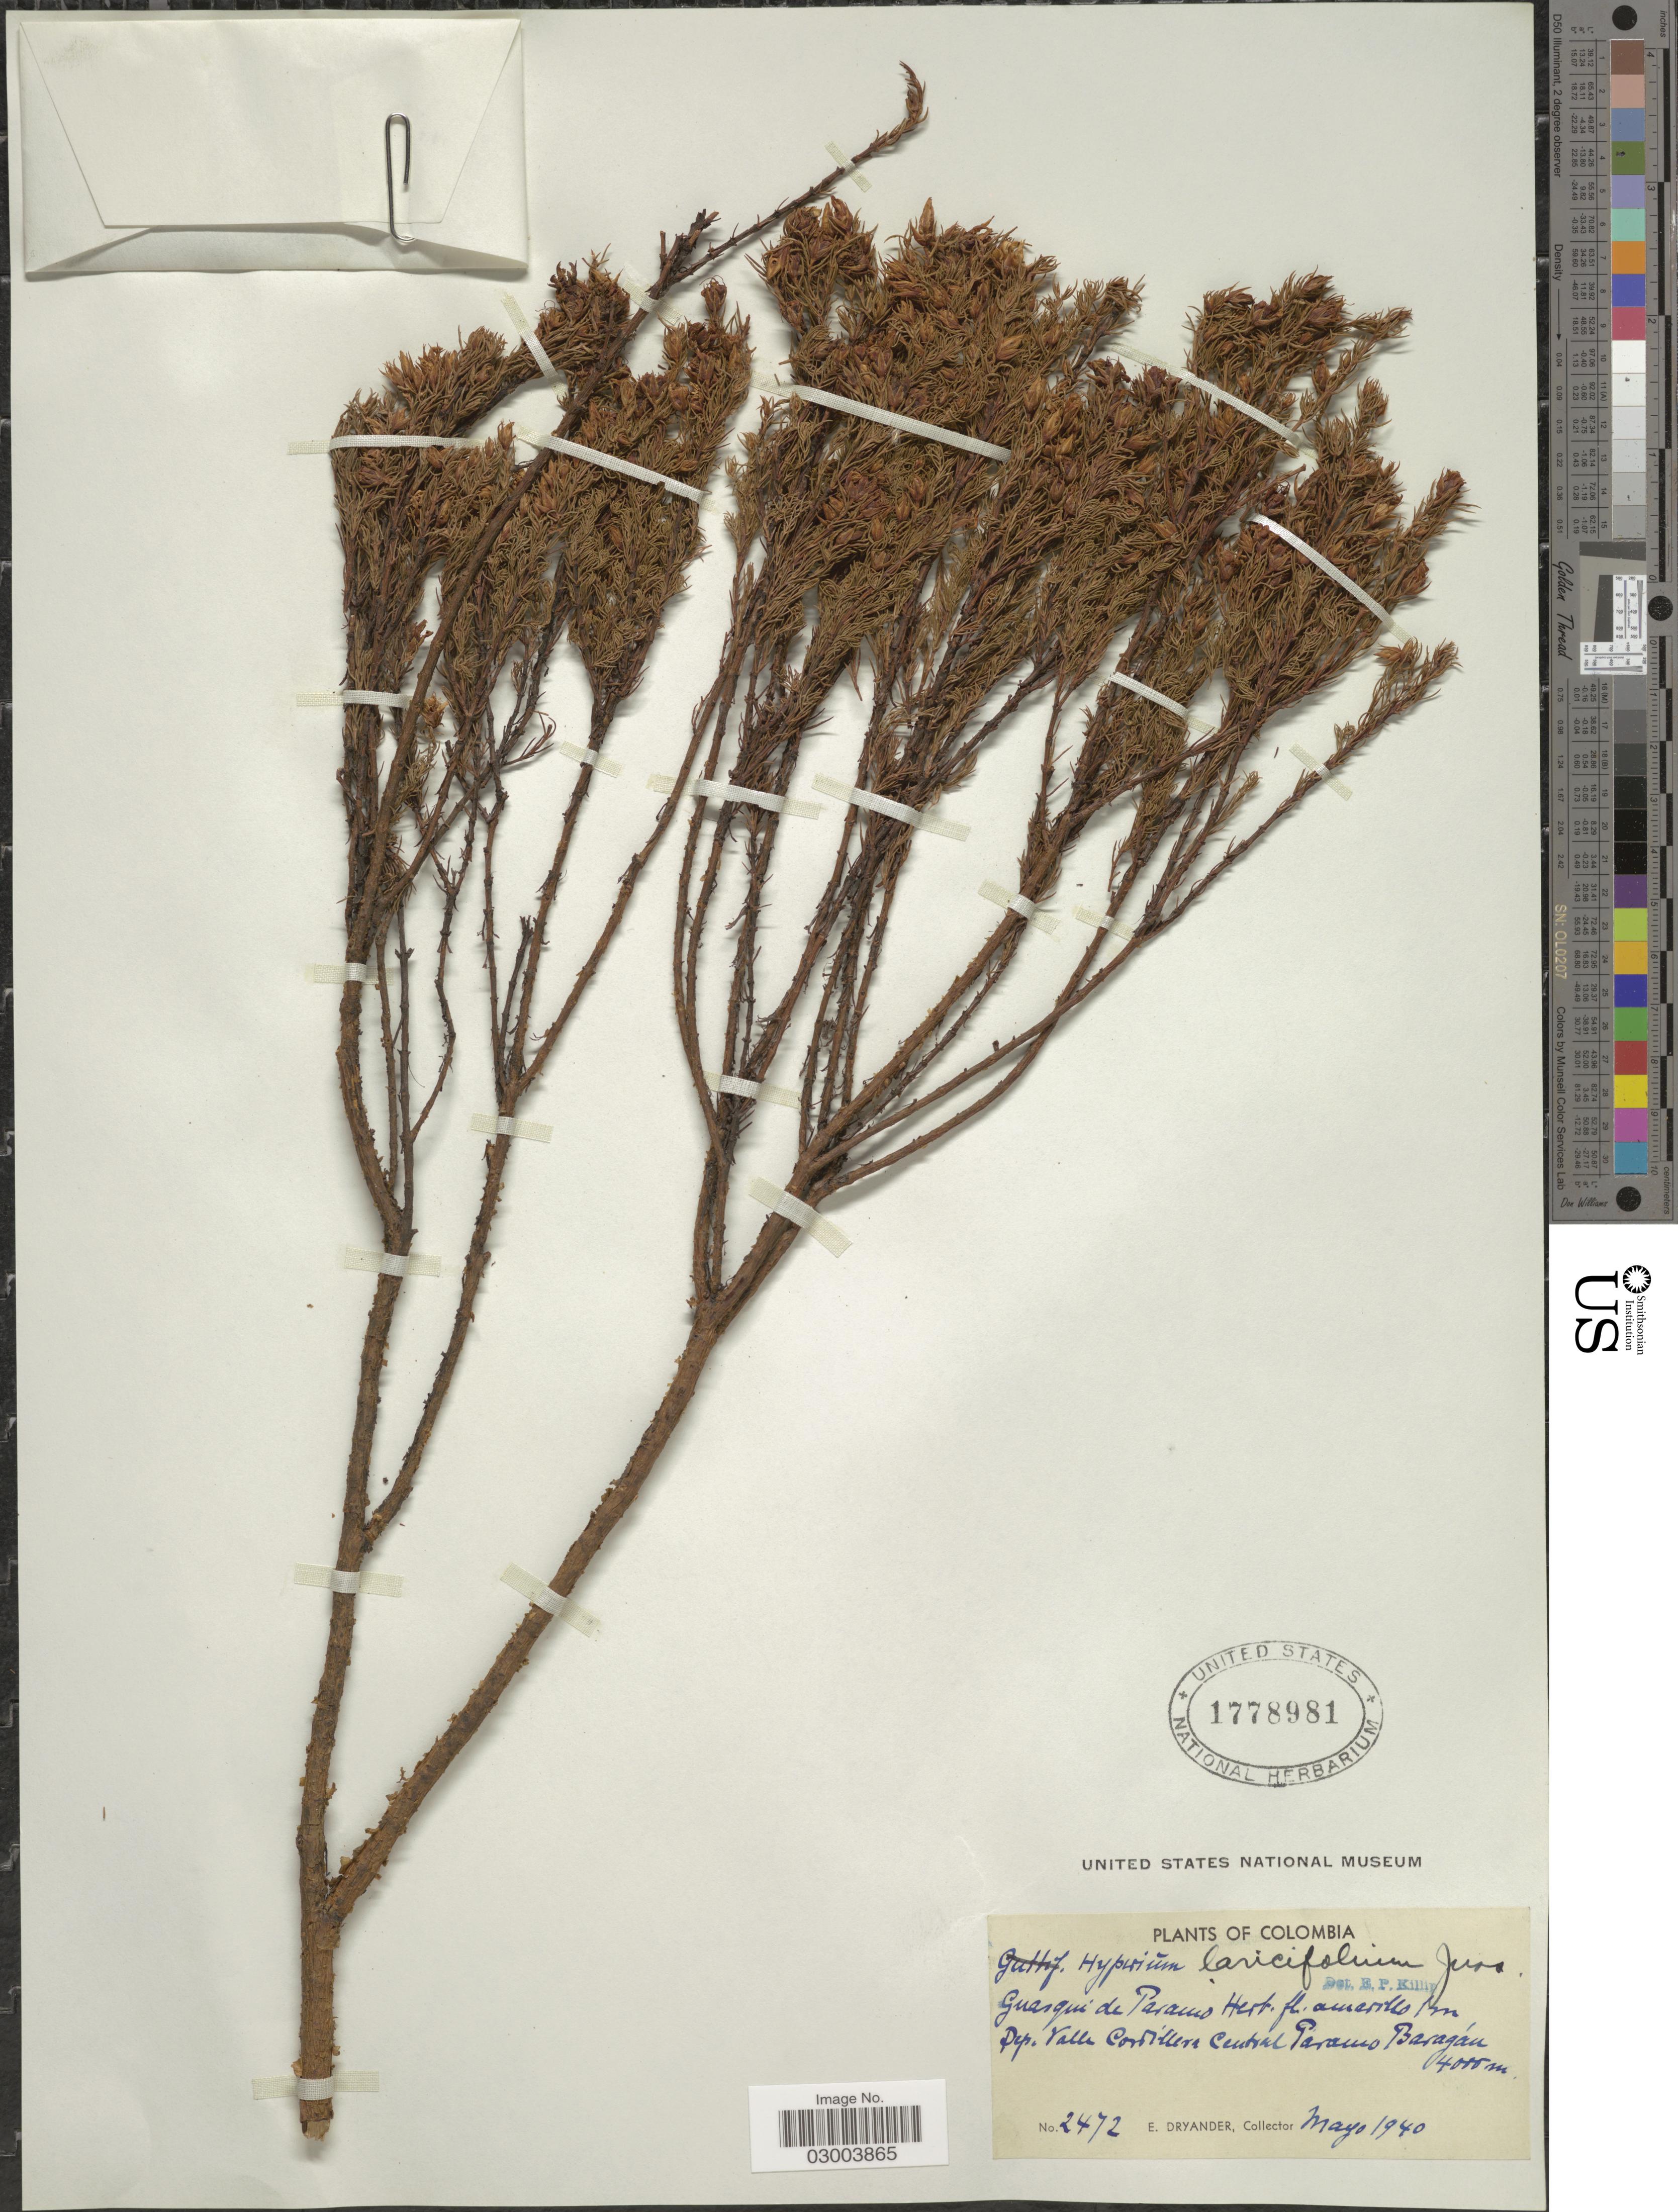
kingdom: Plantae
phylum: Tracheophyta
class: Magnoliopsida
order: Malpighiales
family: Hypericaceae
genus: Hypericum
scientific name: Hypericum laricifolium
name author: Juss.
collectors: E. Dryander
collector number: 2472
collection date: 1940-05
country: Colombia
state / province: Valle del Cauca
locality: Dep. Valle Cordillera Central Paramo Baragáu.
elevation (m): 4000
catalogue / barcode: US 1778981